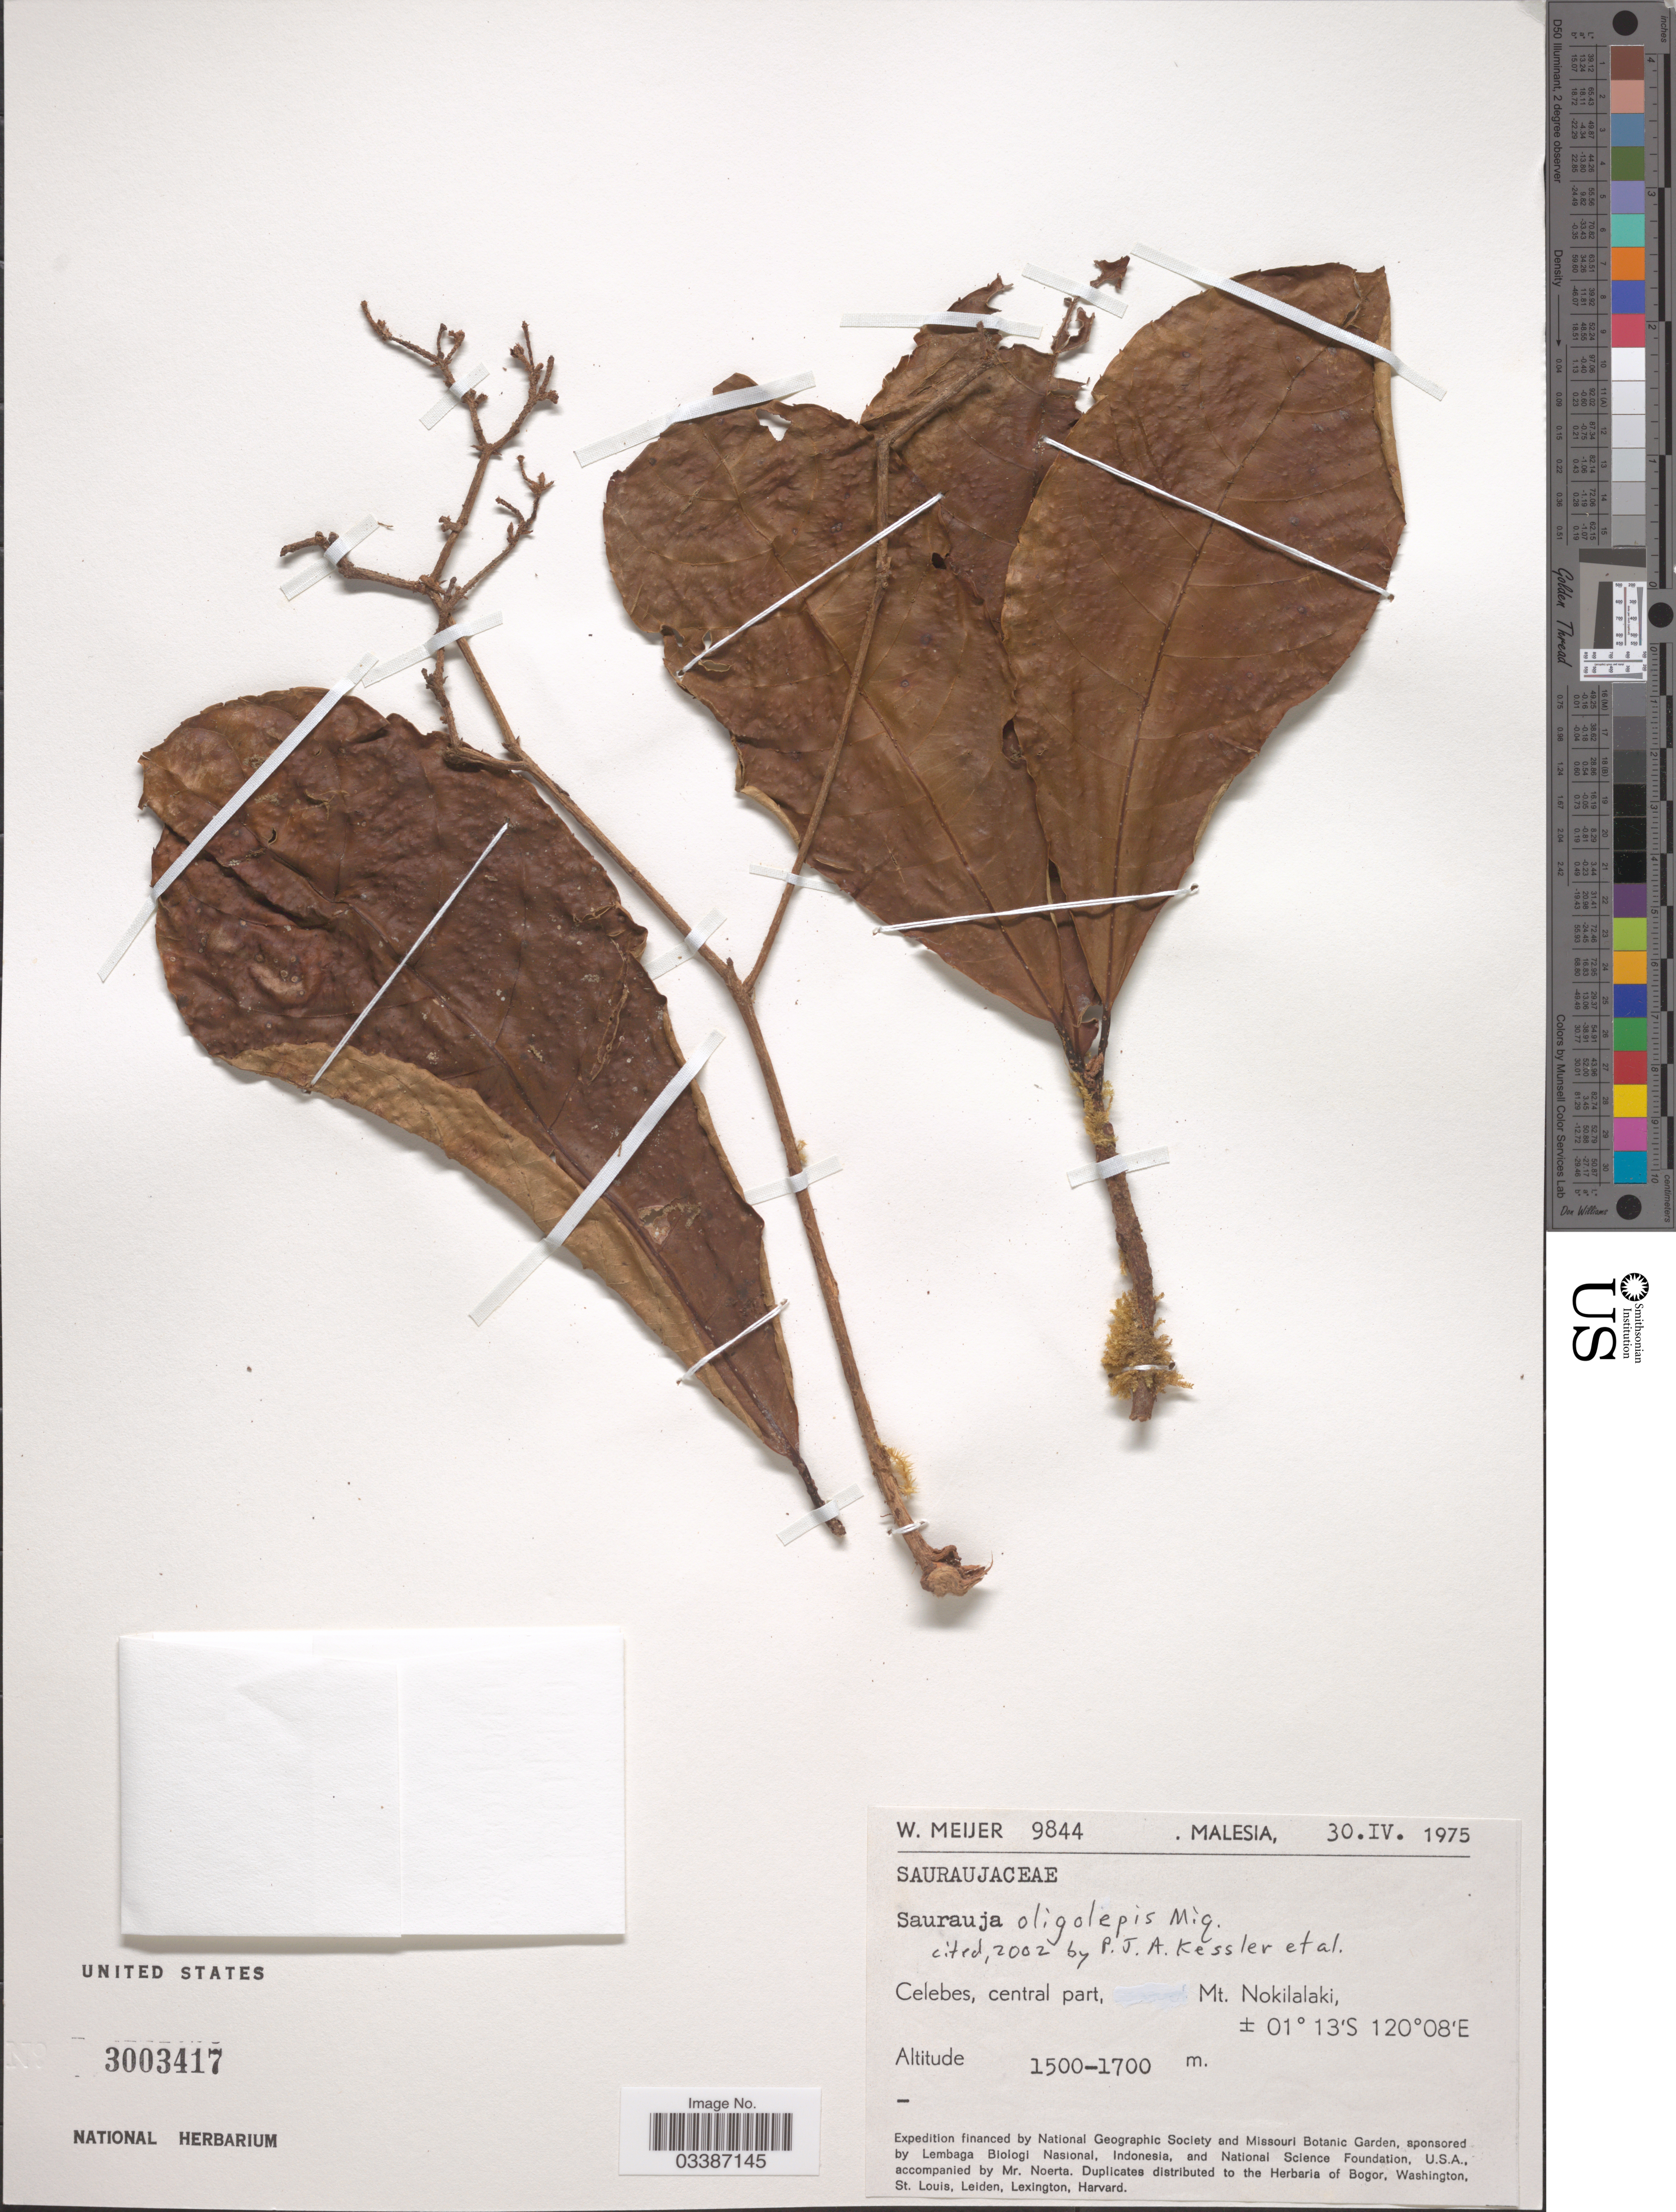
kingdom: Plantae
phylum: Tracheophyta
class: Magnoliopsida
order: Ericales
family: Actinidiaceae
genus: Saurauia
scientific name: Saurauia oligolepis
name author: Miq.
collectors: W. Meijer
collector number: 9844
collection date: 1975-04-30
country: Malaysia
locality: Malesia. Celebes, central part, Mt. Nokilalaki.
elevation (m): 1500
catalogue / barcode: US 3003417